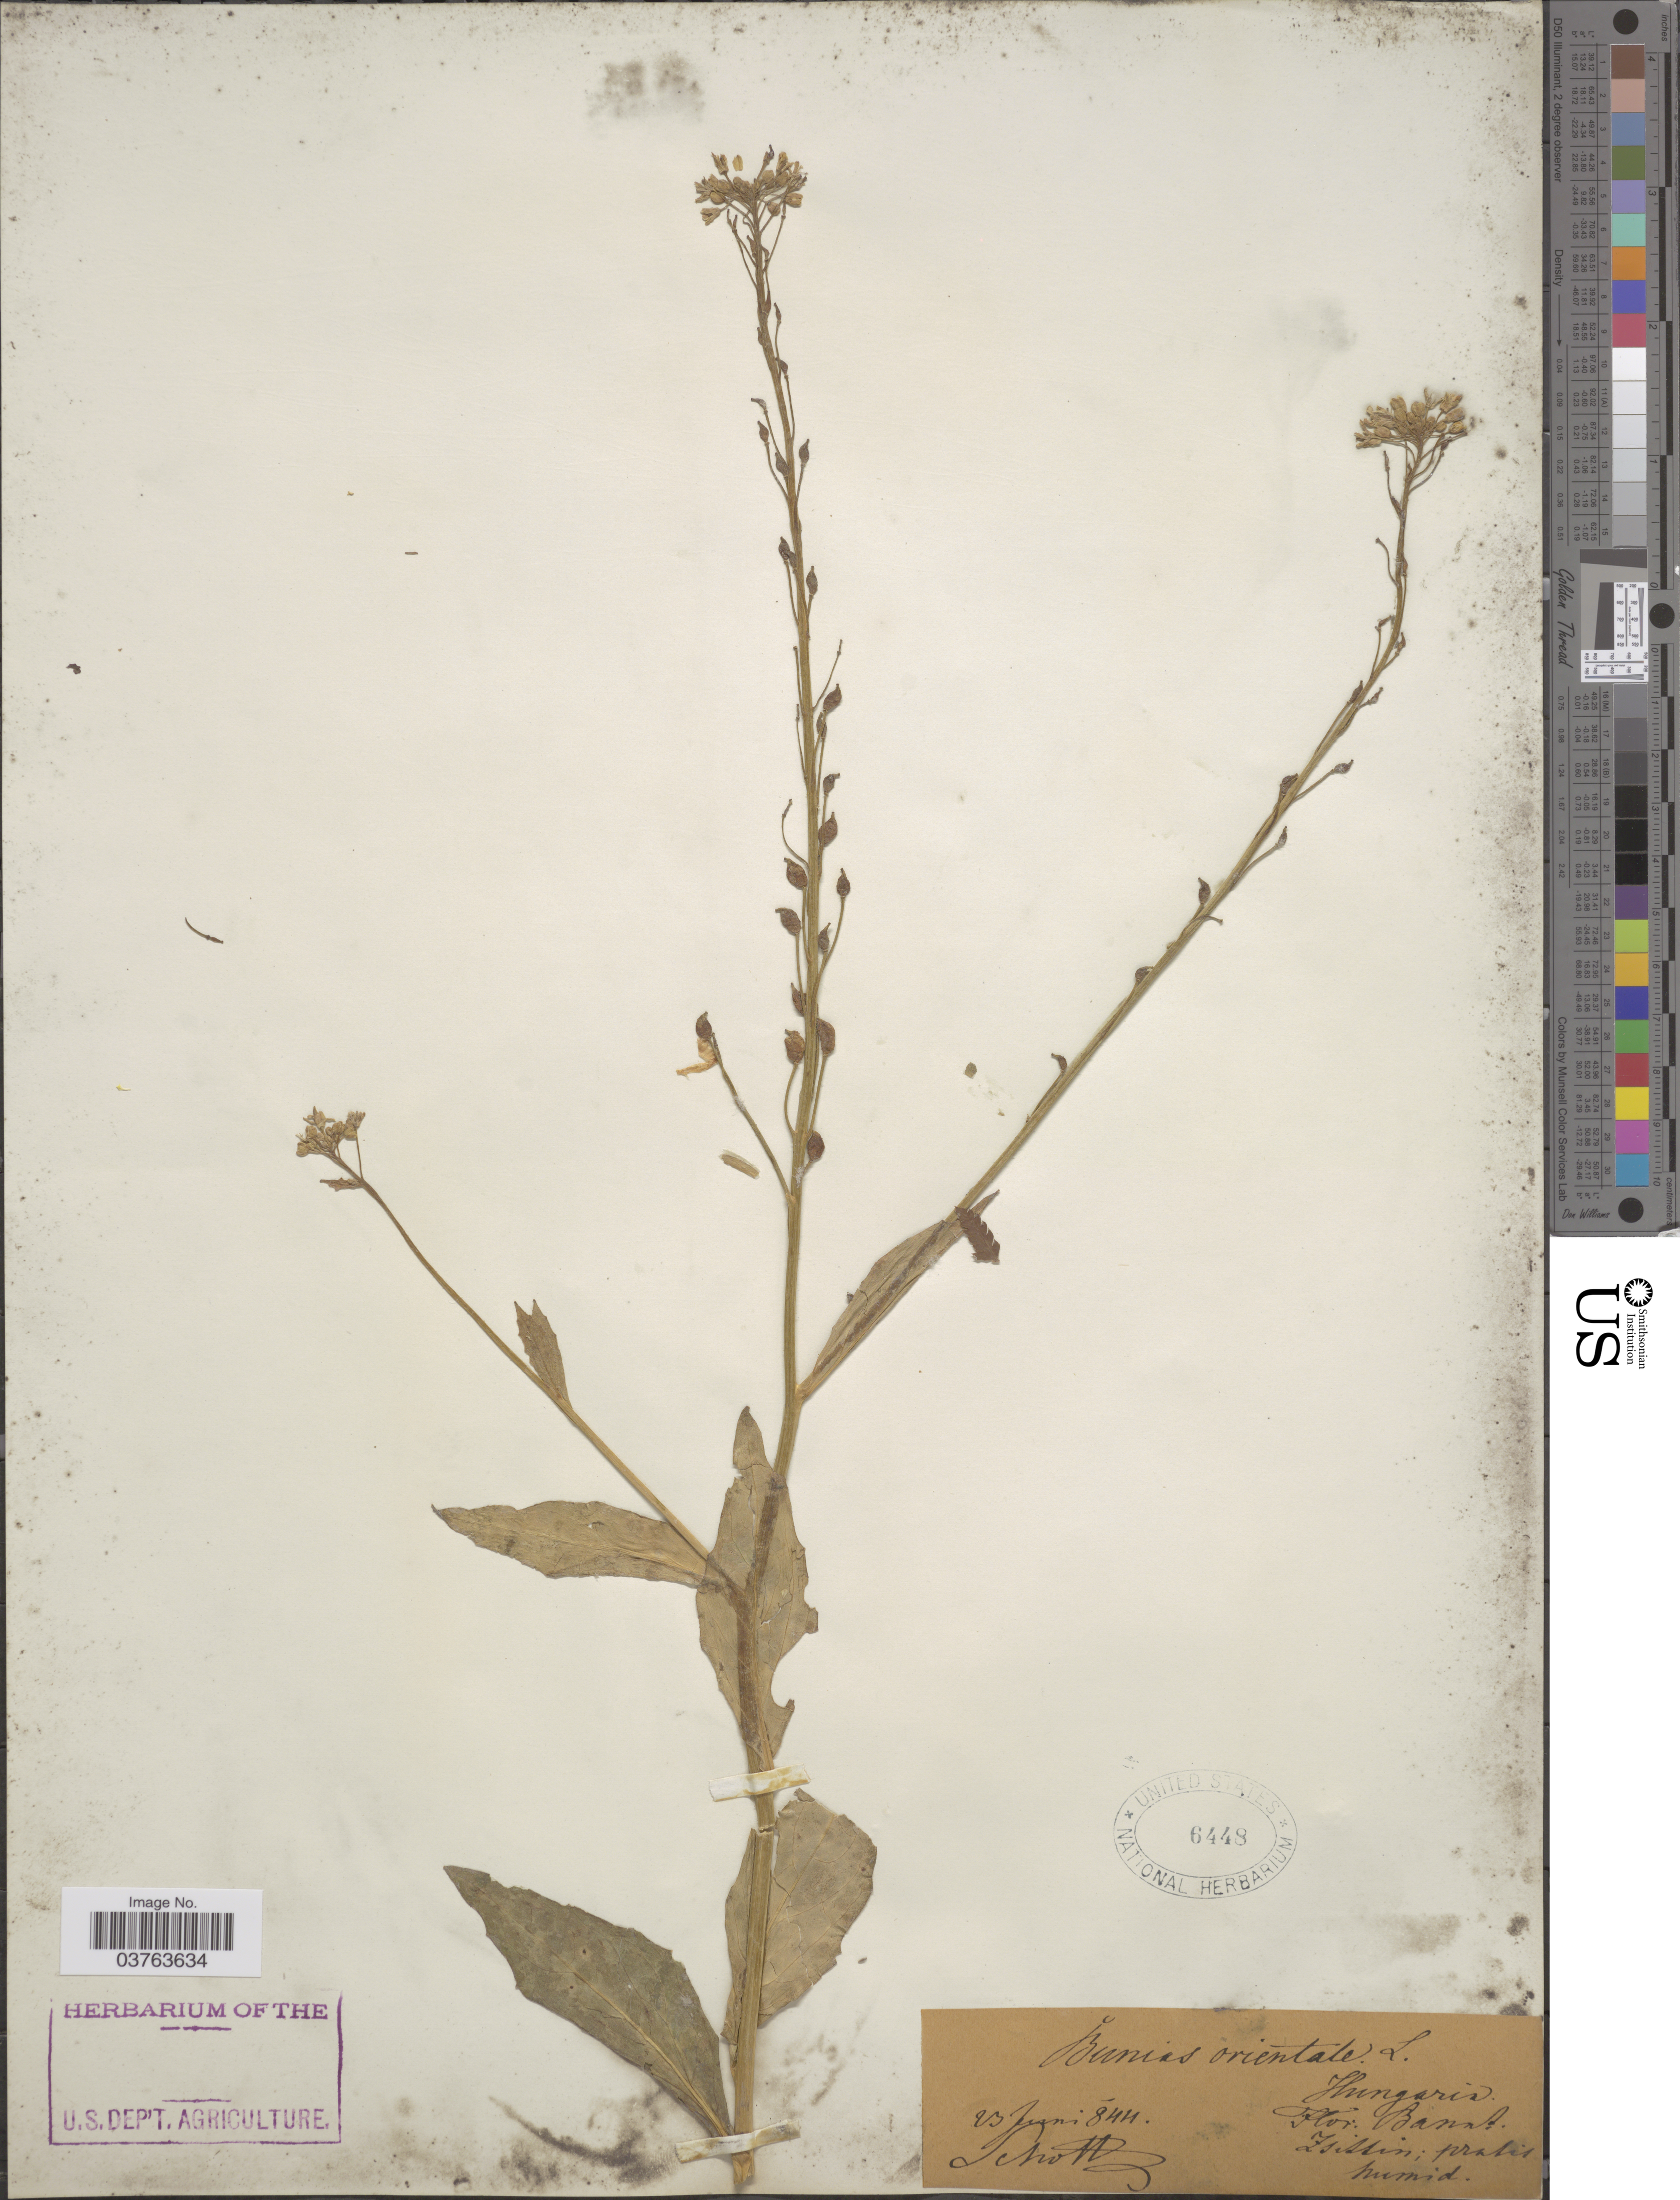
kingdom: Plantae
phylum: Tracheophyta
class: Magnoliopsida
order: Brassicales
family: Brassicaceae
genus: Bunias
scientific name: Bunias orientalis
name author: L.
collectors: -. Schottz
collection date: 1884-06-23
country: Hungary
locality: Hungaria. Flor: Banat. Zsissin; pratis humid. [interpreted]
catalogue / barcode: US 6448